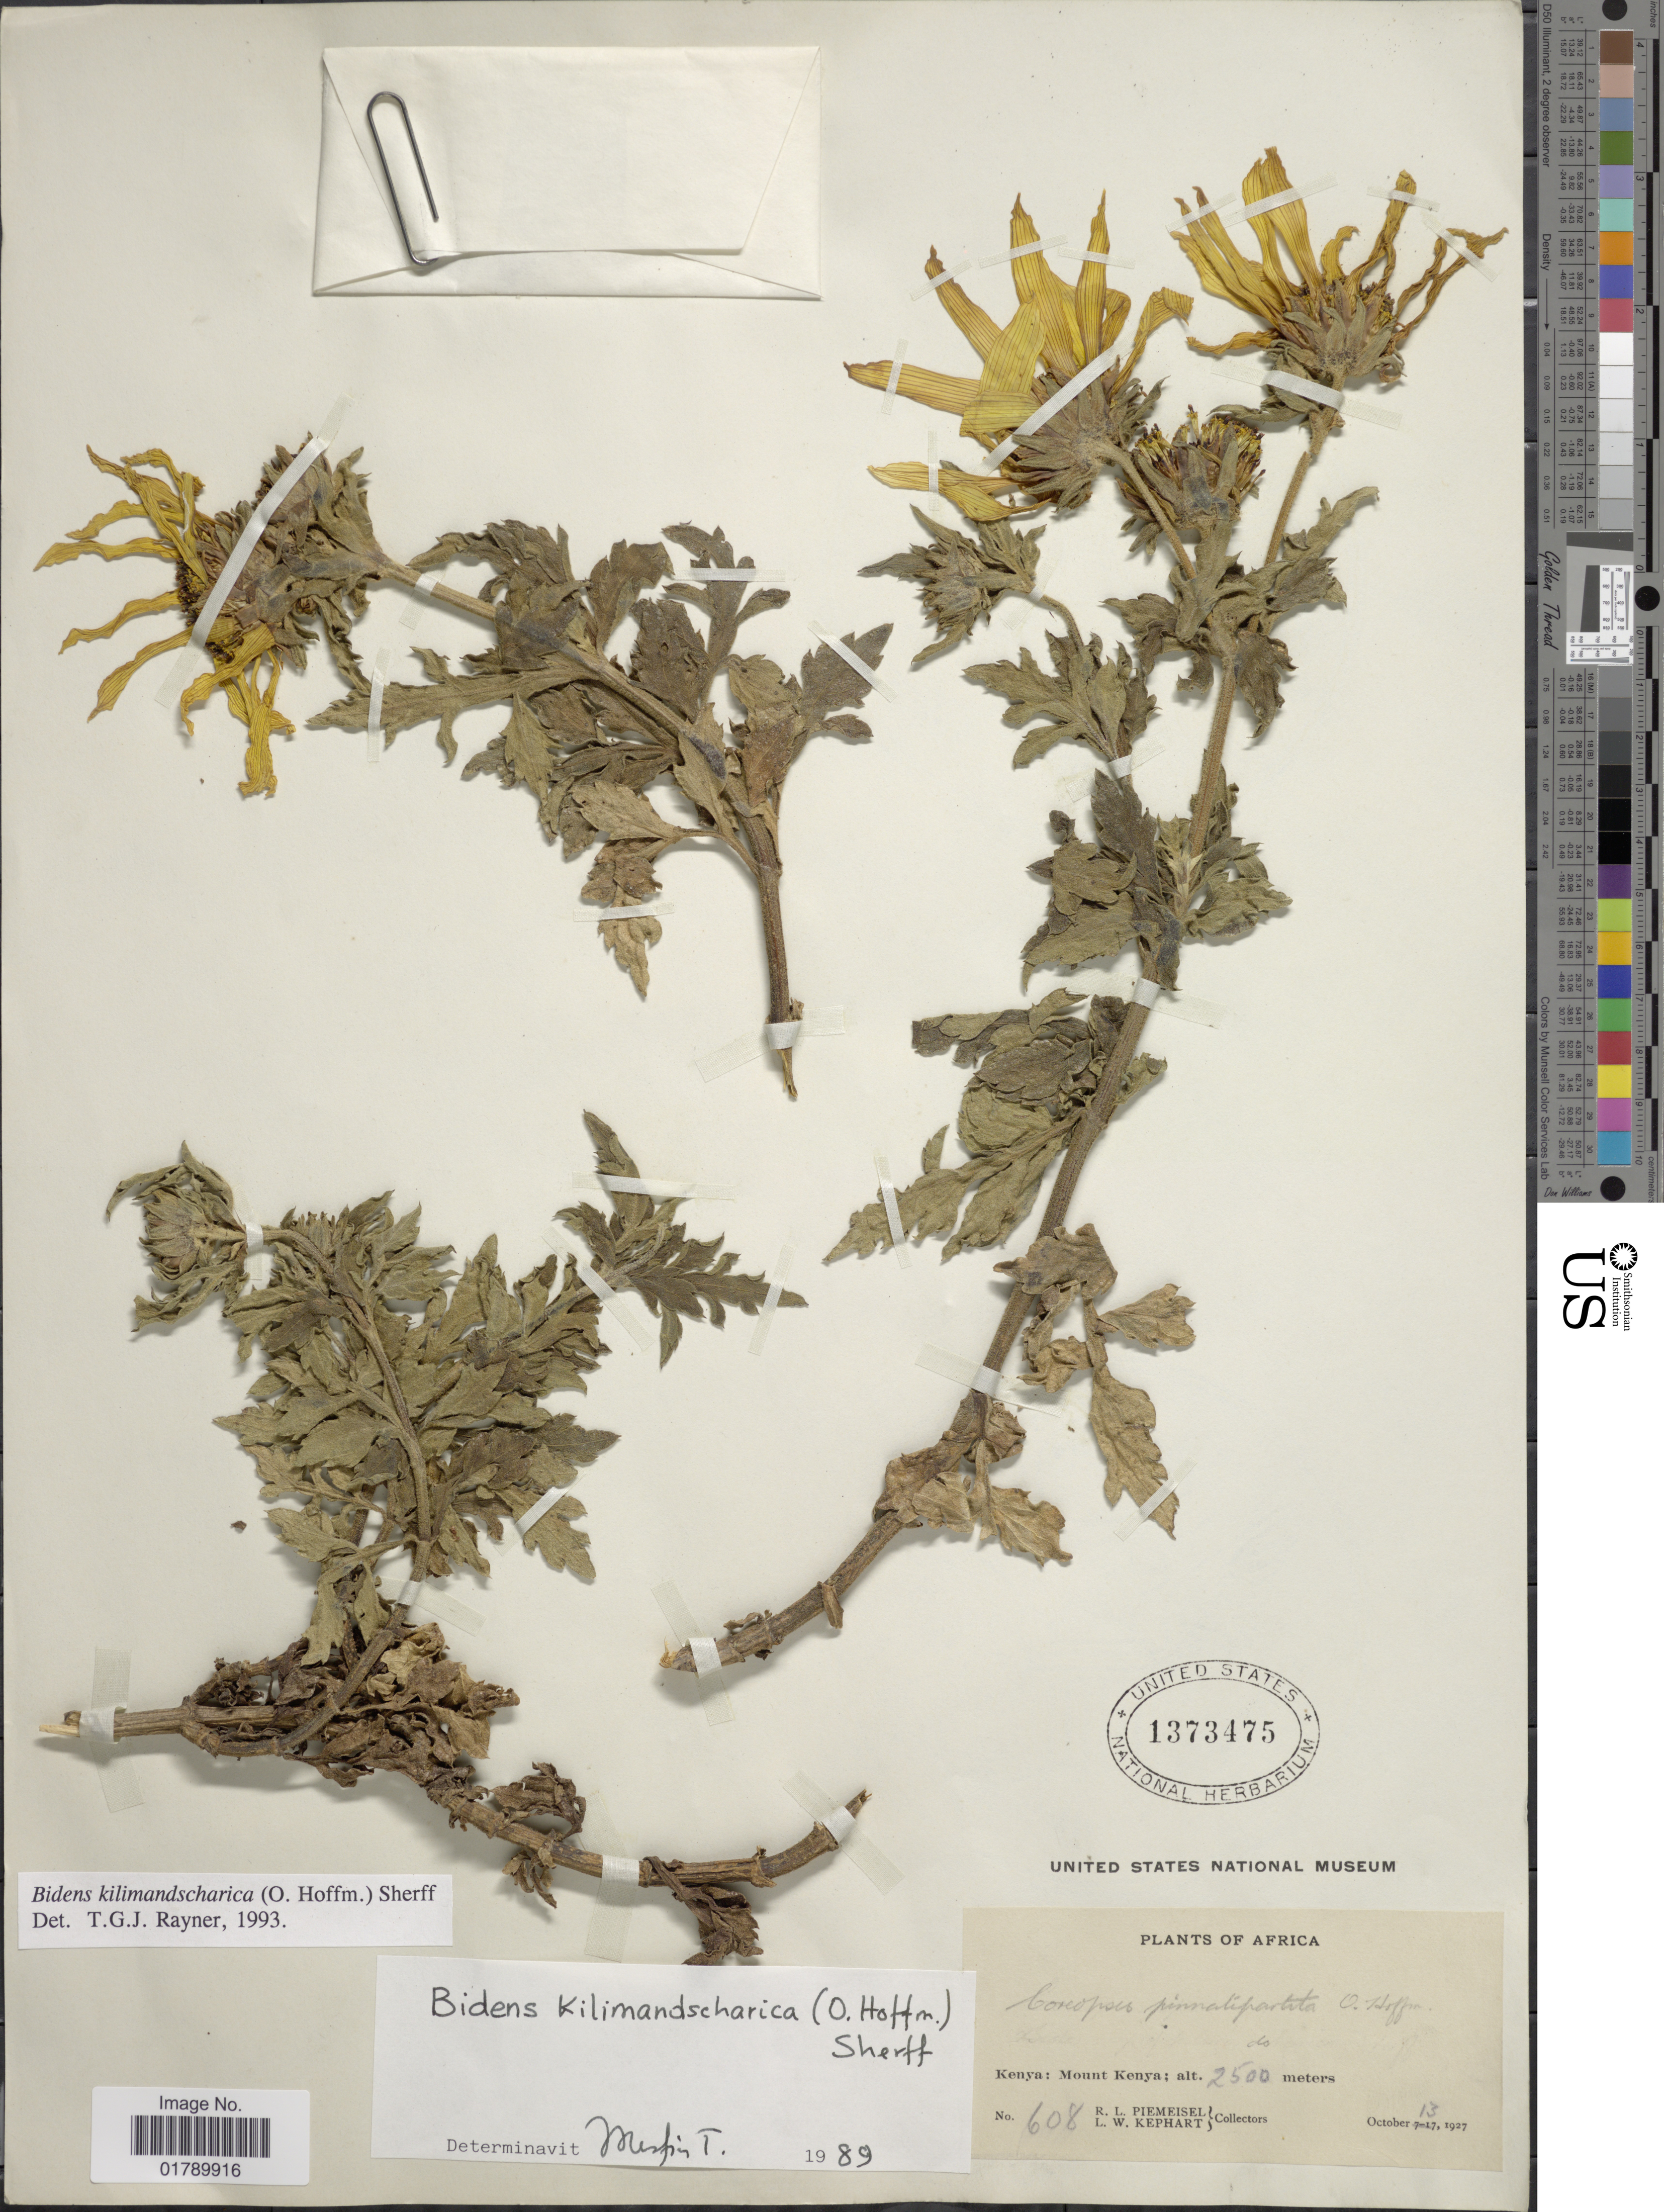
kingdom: Plantae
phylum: Tracheophyta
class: Magnoliopsida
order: Asterales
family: Asteraceae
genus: Bidens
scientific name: Bidens kilimandscharica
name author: (O. Hoffm.) Sherff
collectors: R. L. Piemeisel & L. W. Kephart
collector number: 608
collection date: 1927-10-13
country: Kenya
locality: Mount Kenya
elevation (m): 2500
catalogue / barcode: US 1373475